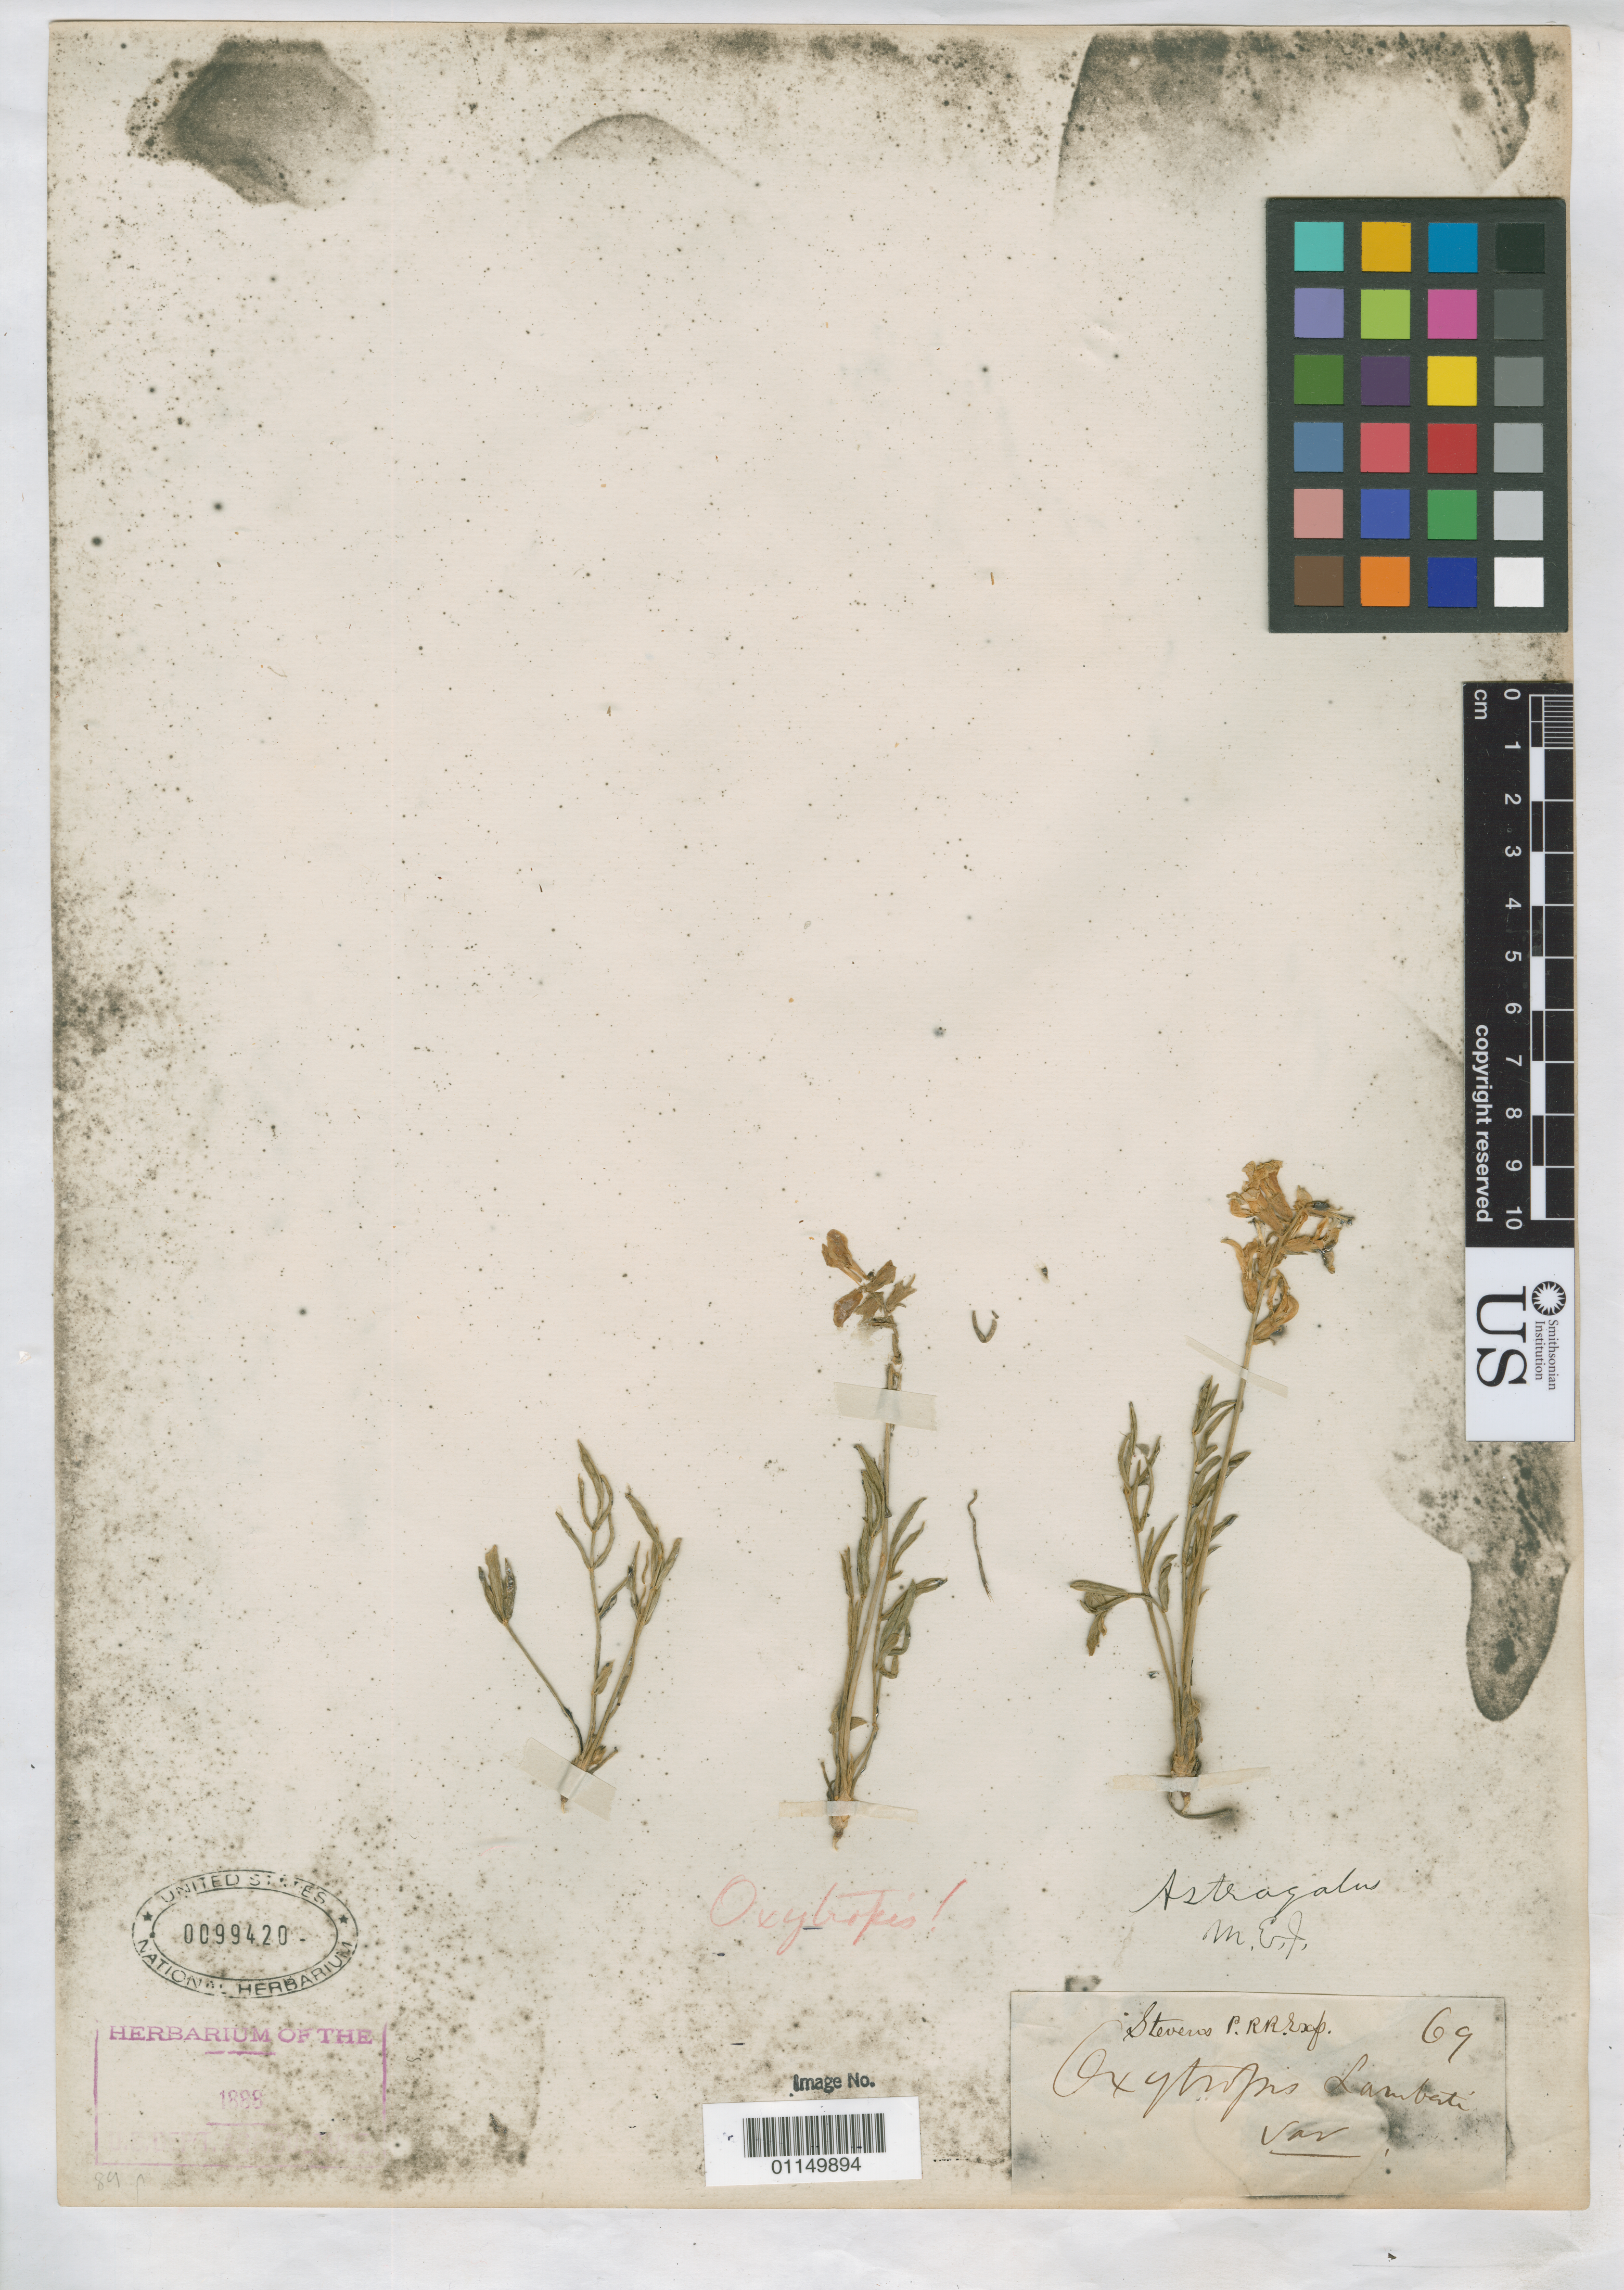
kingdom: Plantae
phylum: Tracheophyta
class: Magnoliopsida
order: Fabales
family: Fabaceae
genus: Oxytropis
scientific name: Oxytropis lambertii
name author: Pursh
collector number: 69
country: United States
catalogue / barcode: US 99420